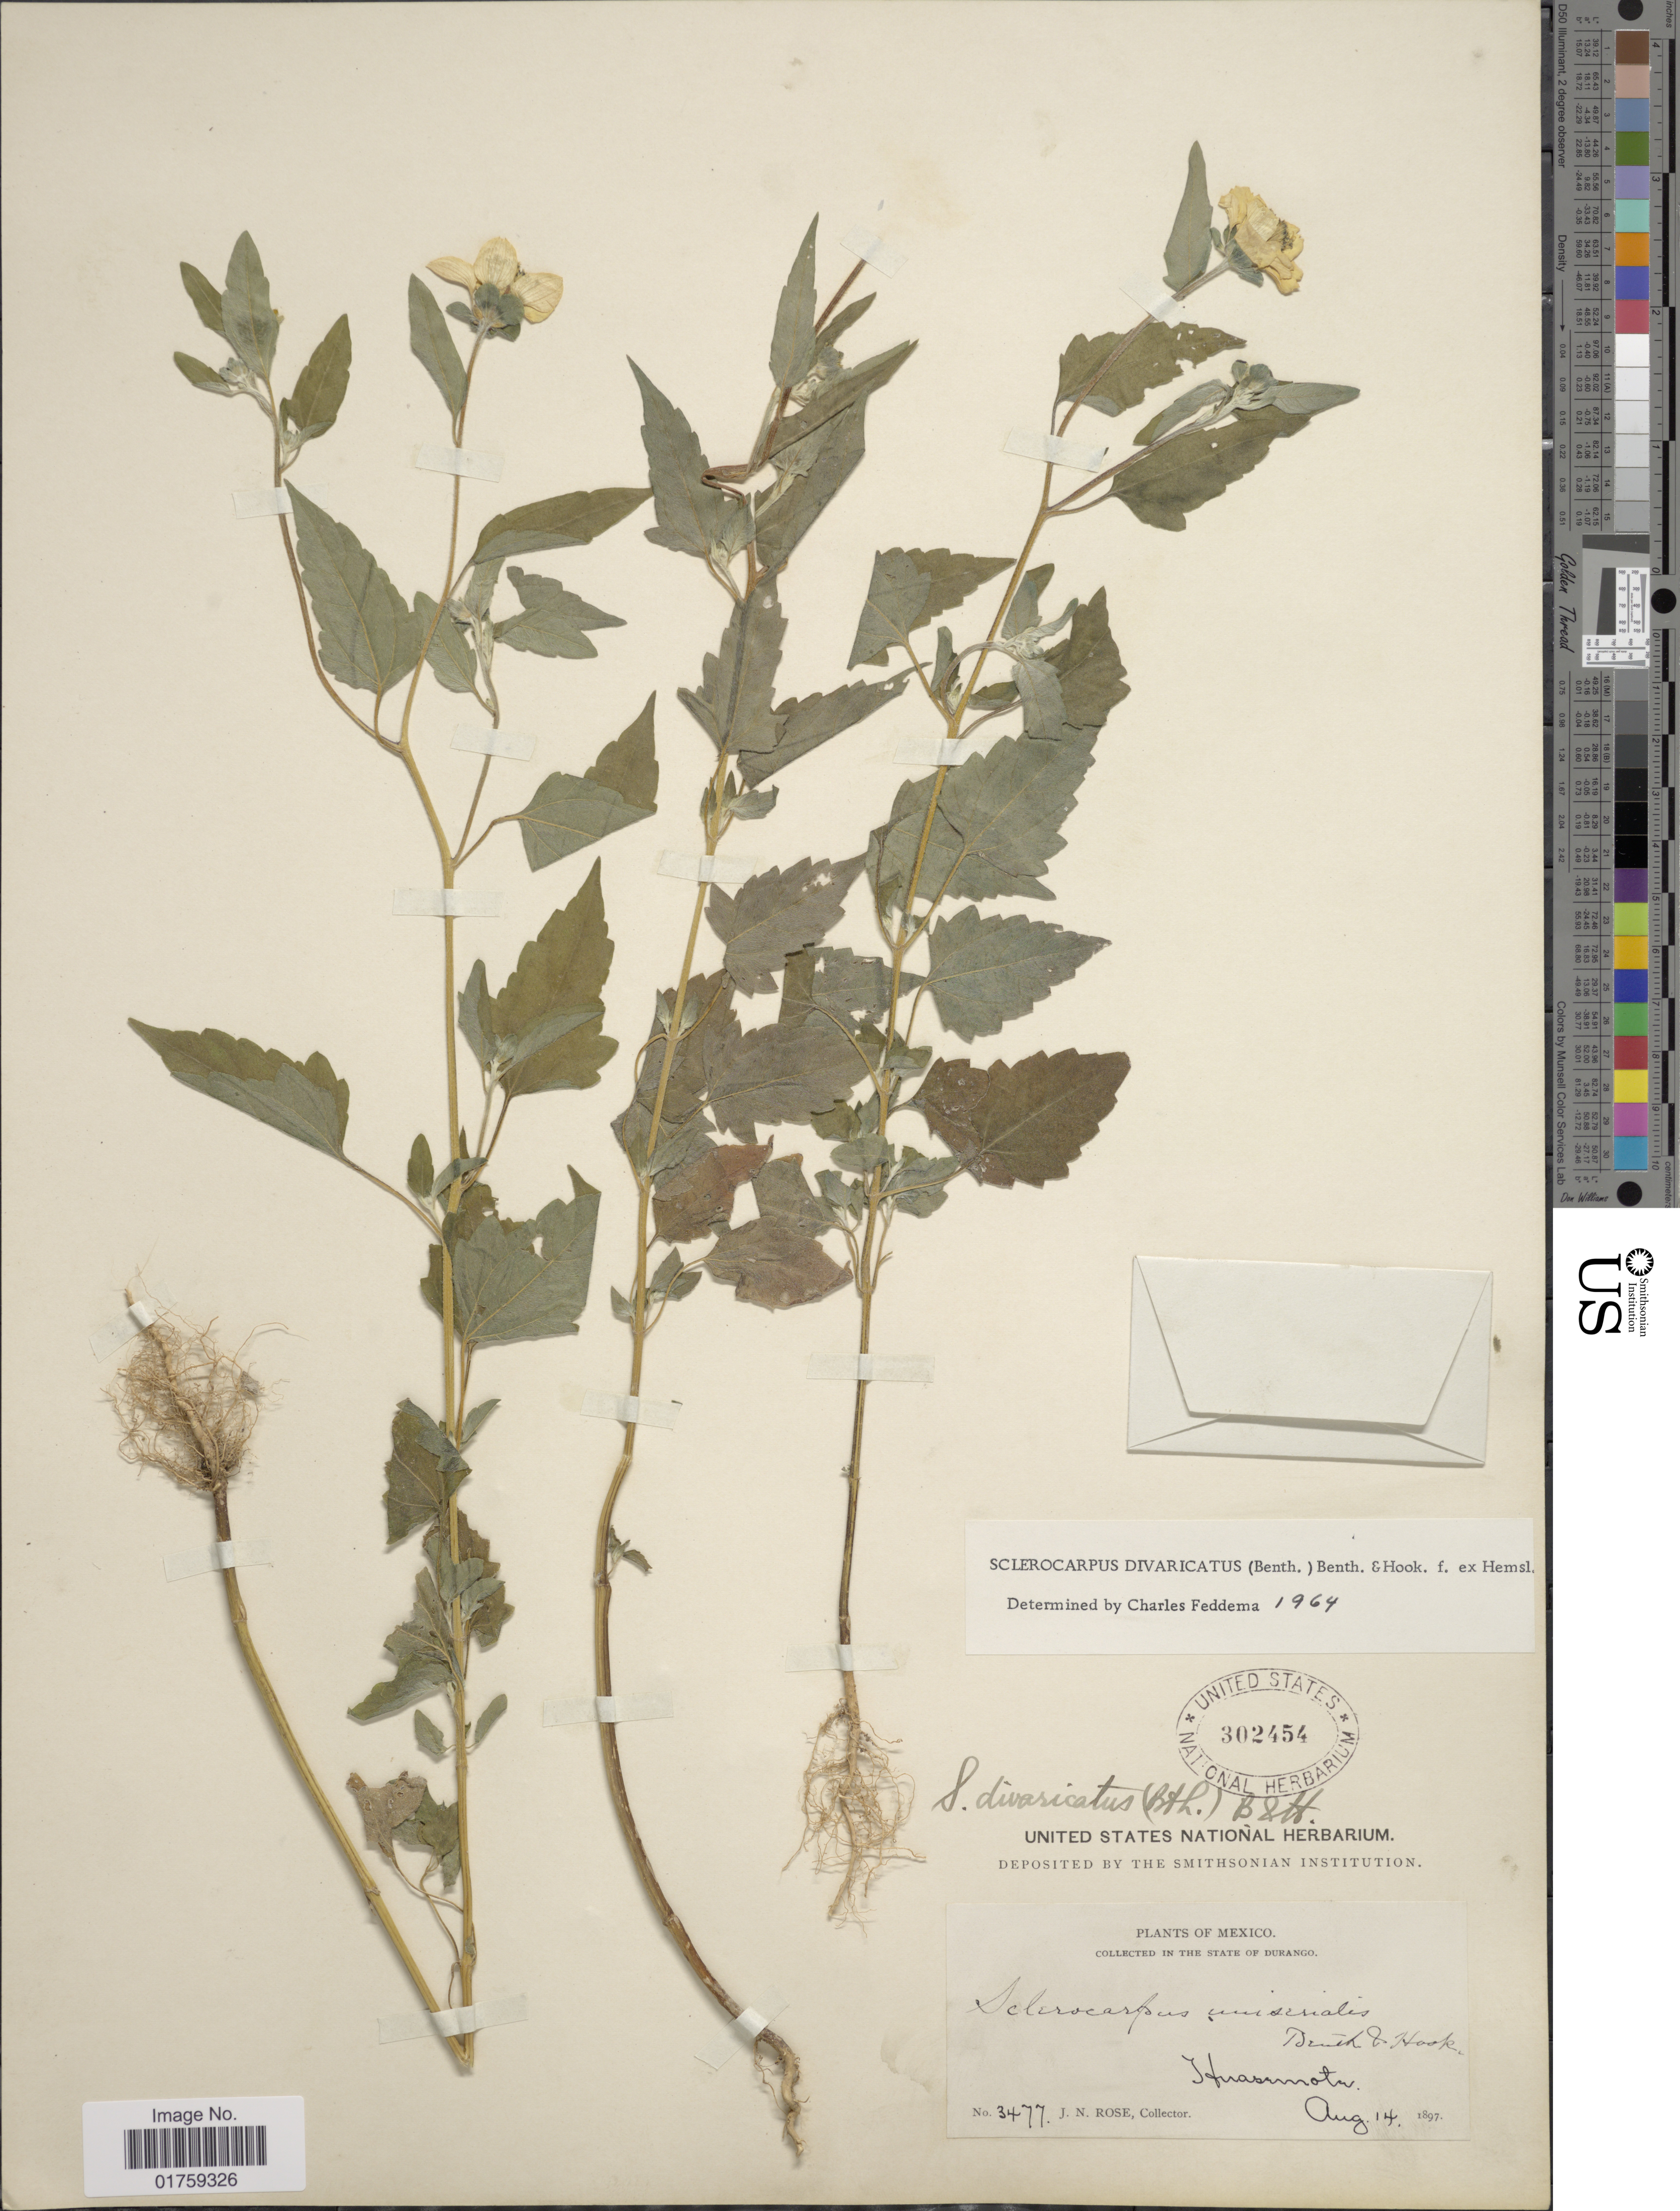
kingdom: Plantae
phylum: Tracheophyta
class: Magnoliopsida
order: Asterales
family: Asteraceae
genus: Sclerocarpus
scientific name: Sclerocarpus divaricatus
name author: (Benth.) Benth. & Hook. f. ex Hemsl.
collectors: J. N. Rose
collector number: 3477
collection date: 1897-08-14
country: Mexico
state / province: Durango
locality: State of Durango. Huasemote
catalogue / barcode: US 302454